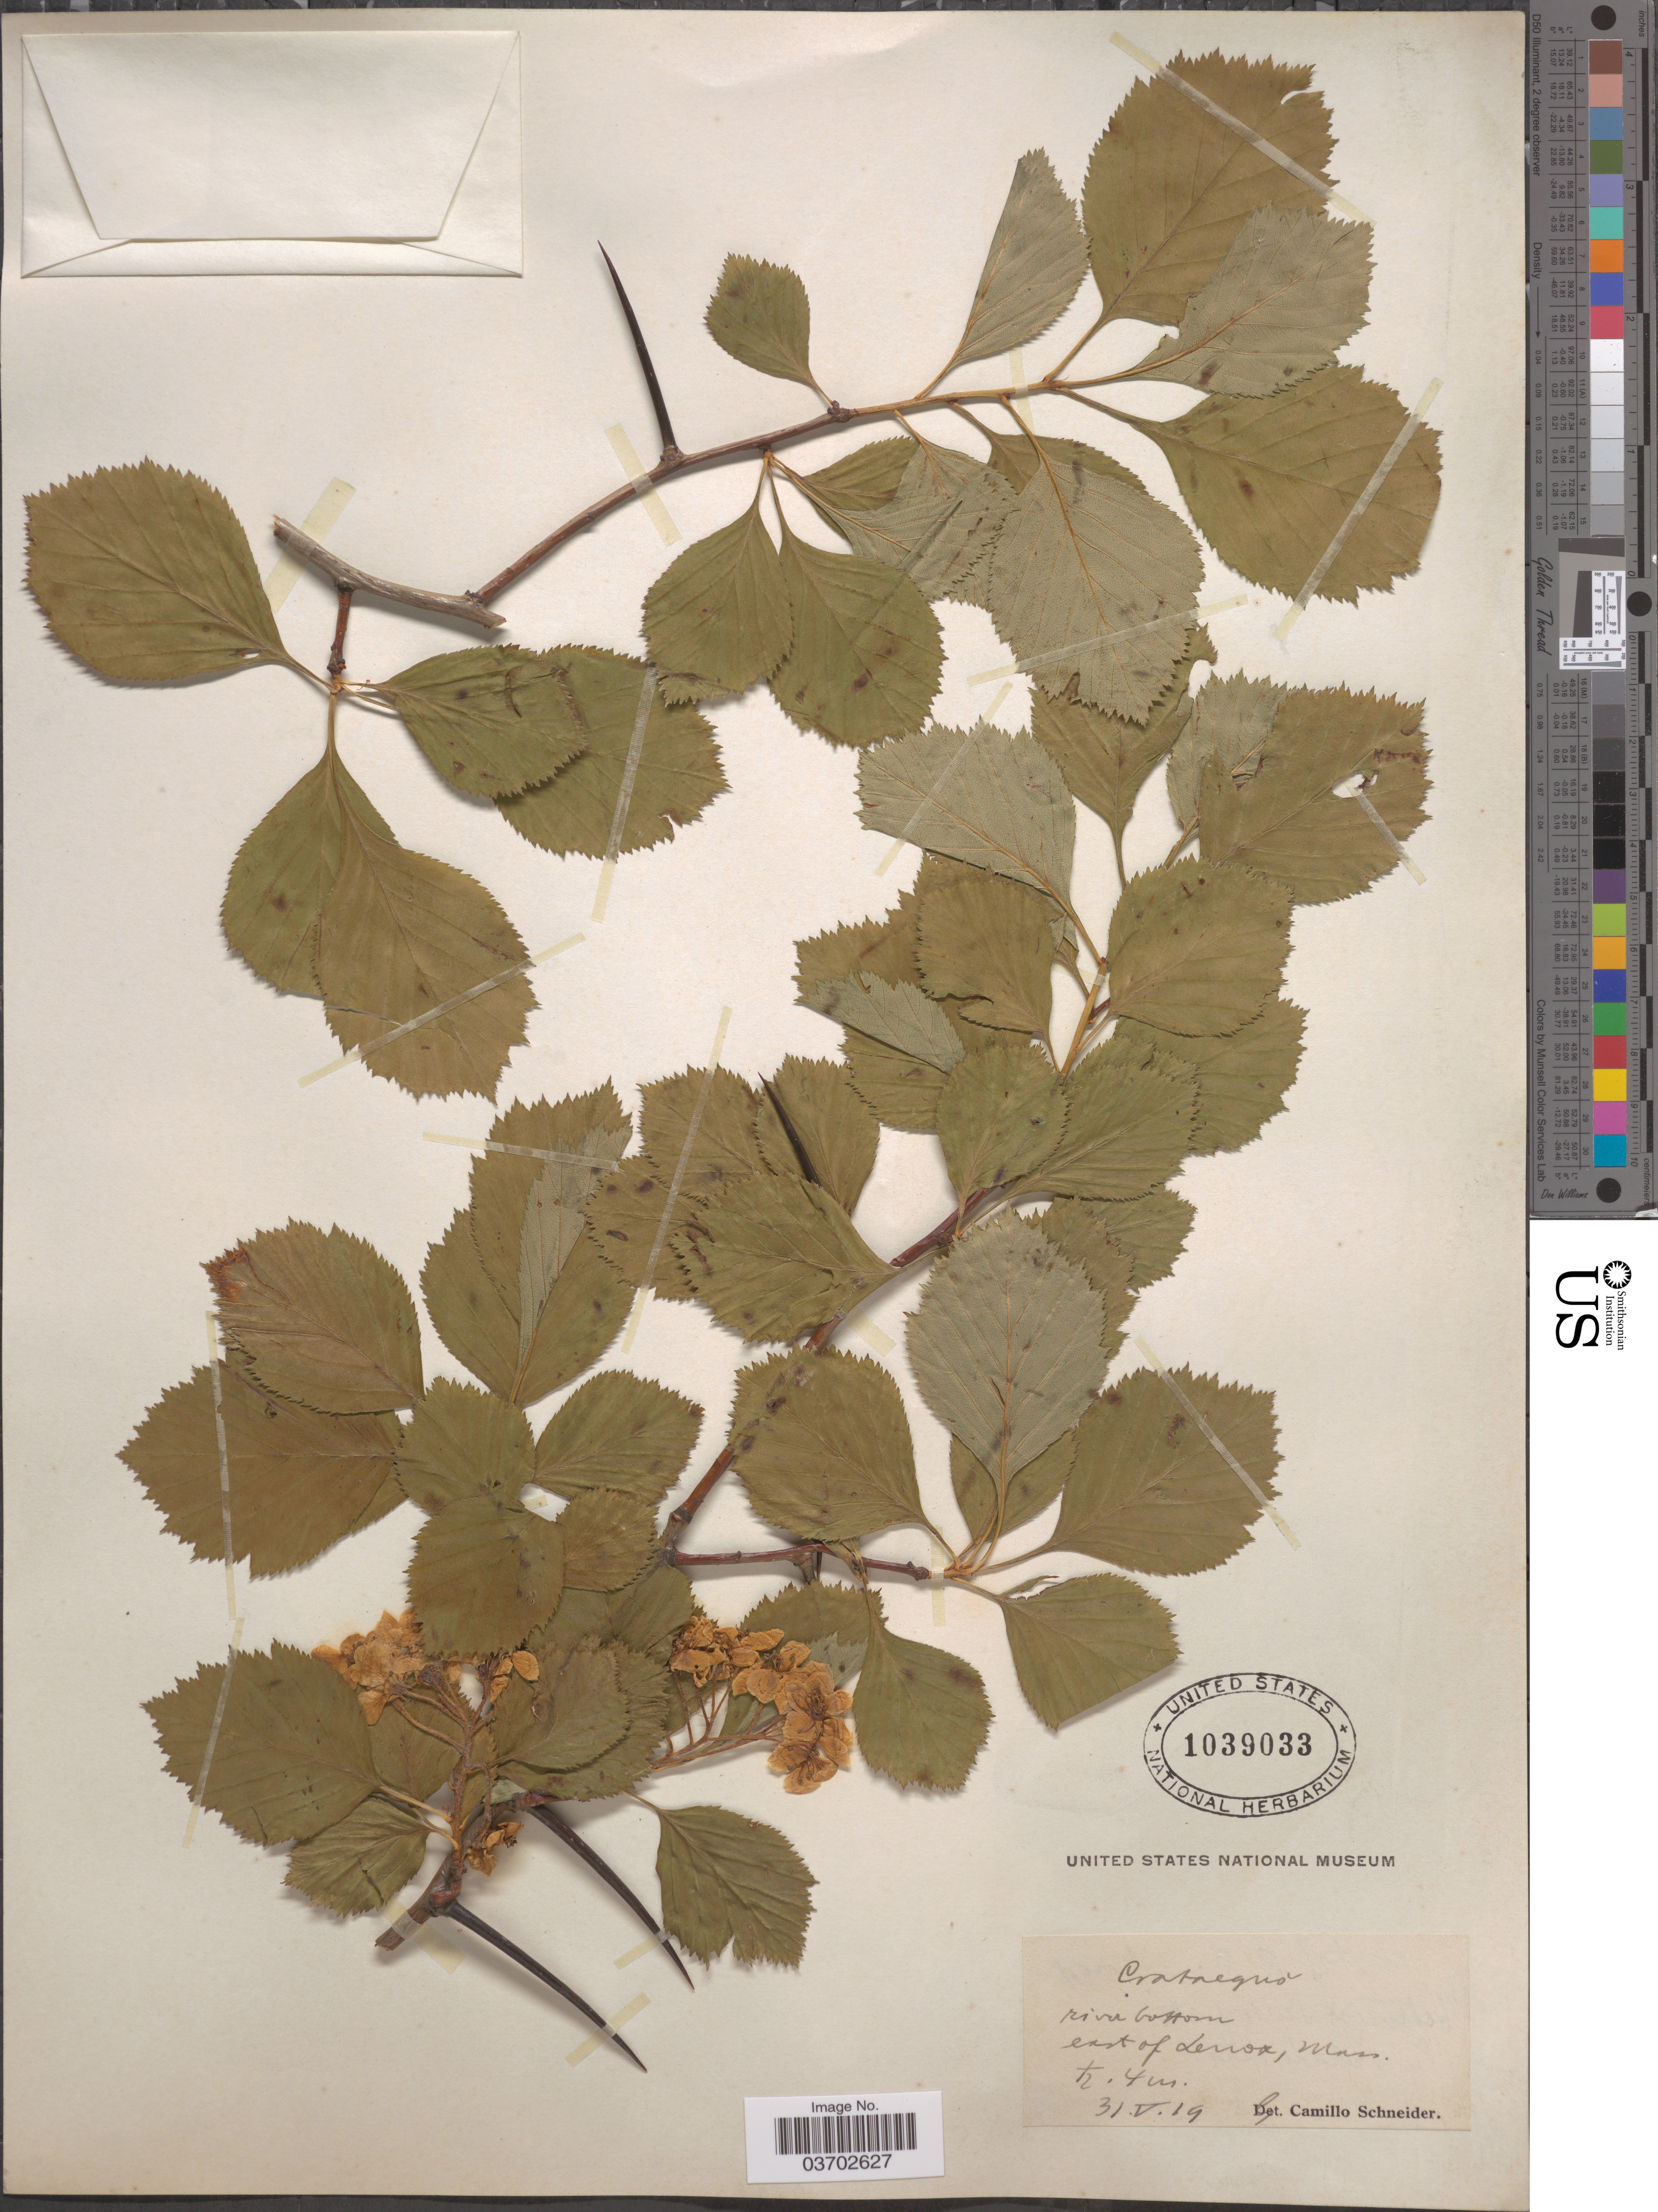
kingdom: Plantae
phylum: Tracheophyta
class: Magnoliopsida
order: Rosales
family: Rosaceae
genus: Crataegus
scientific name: Crataegus sp.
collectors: C. K. Schneider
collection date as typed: Transcribed d/m/y: 31/5/19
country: United States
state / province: Massachusetts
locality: East of Lenox.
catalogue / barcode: US 1039033